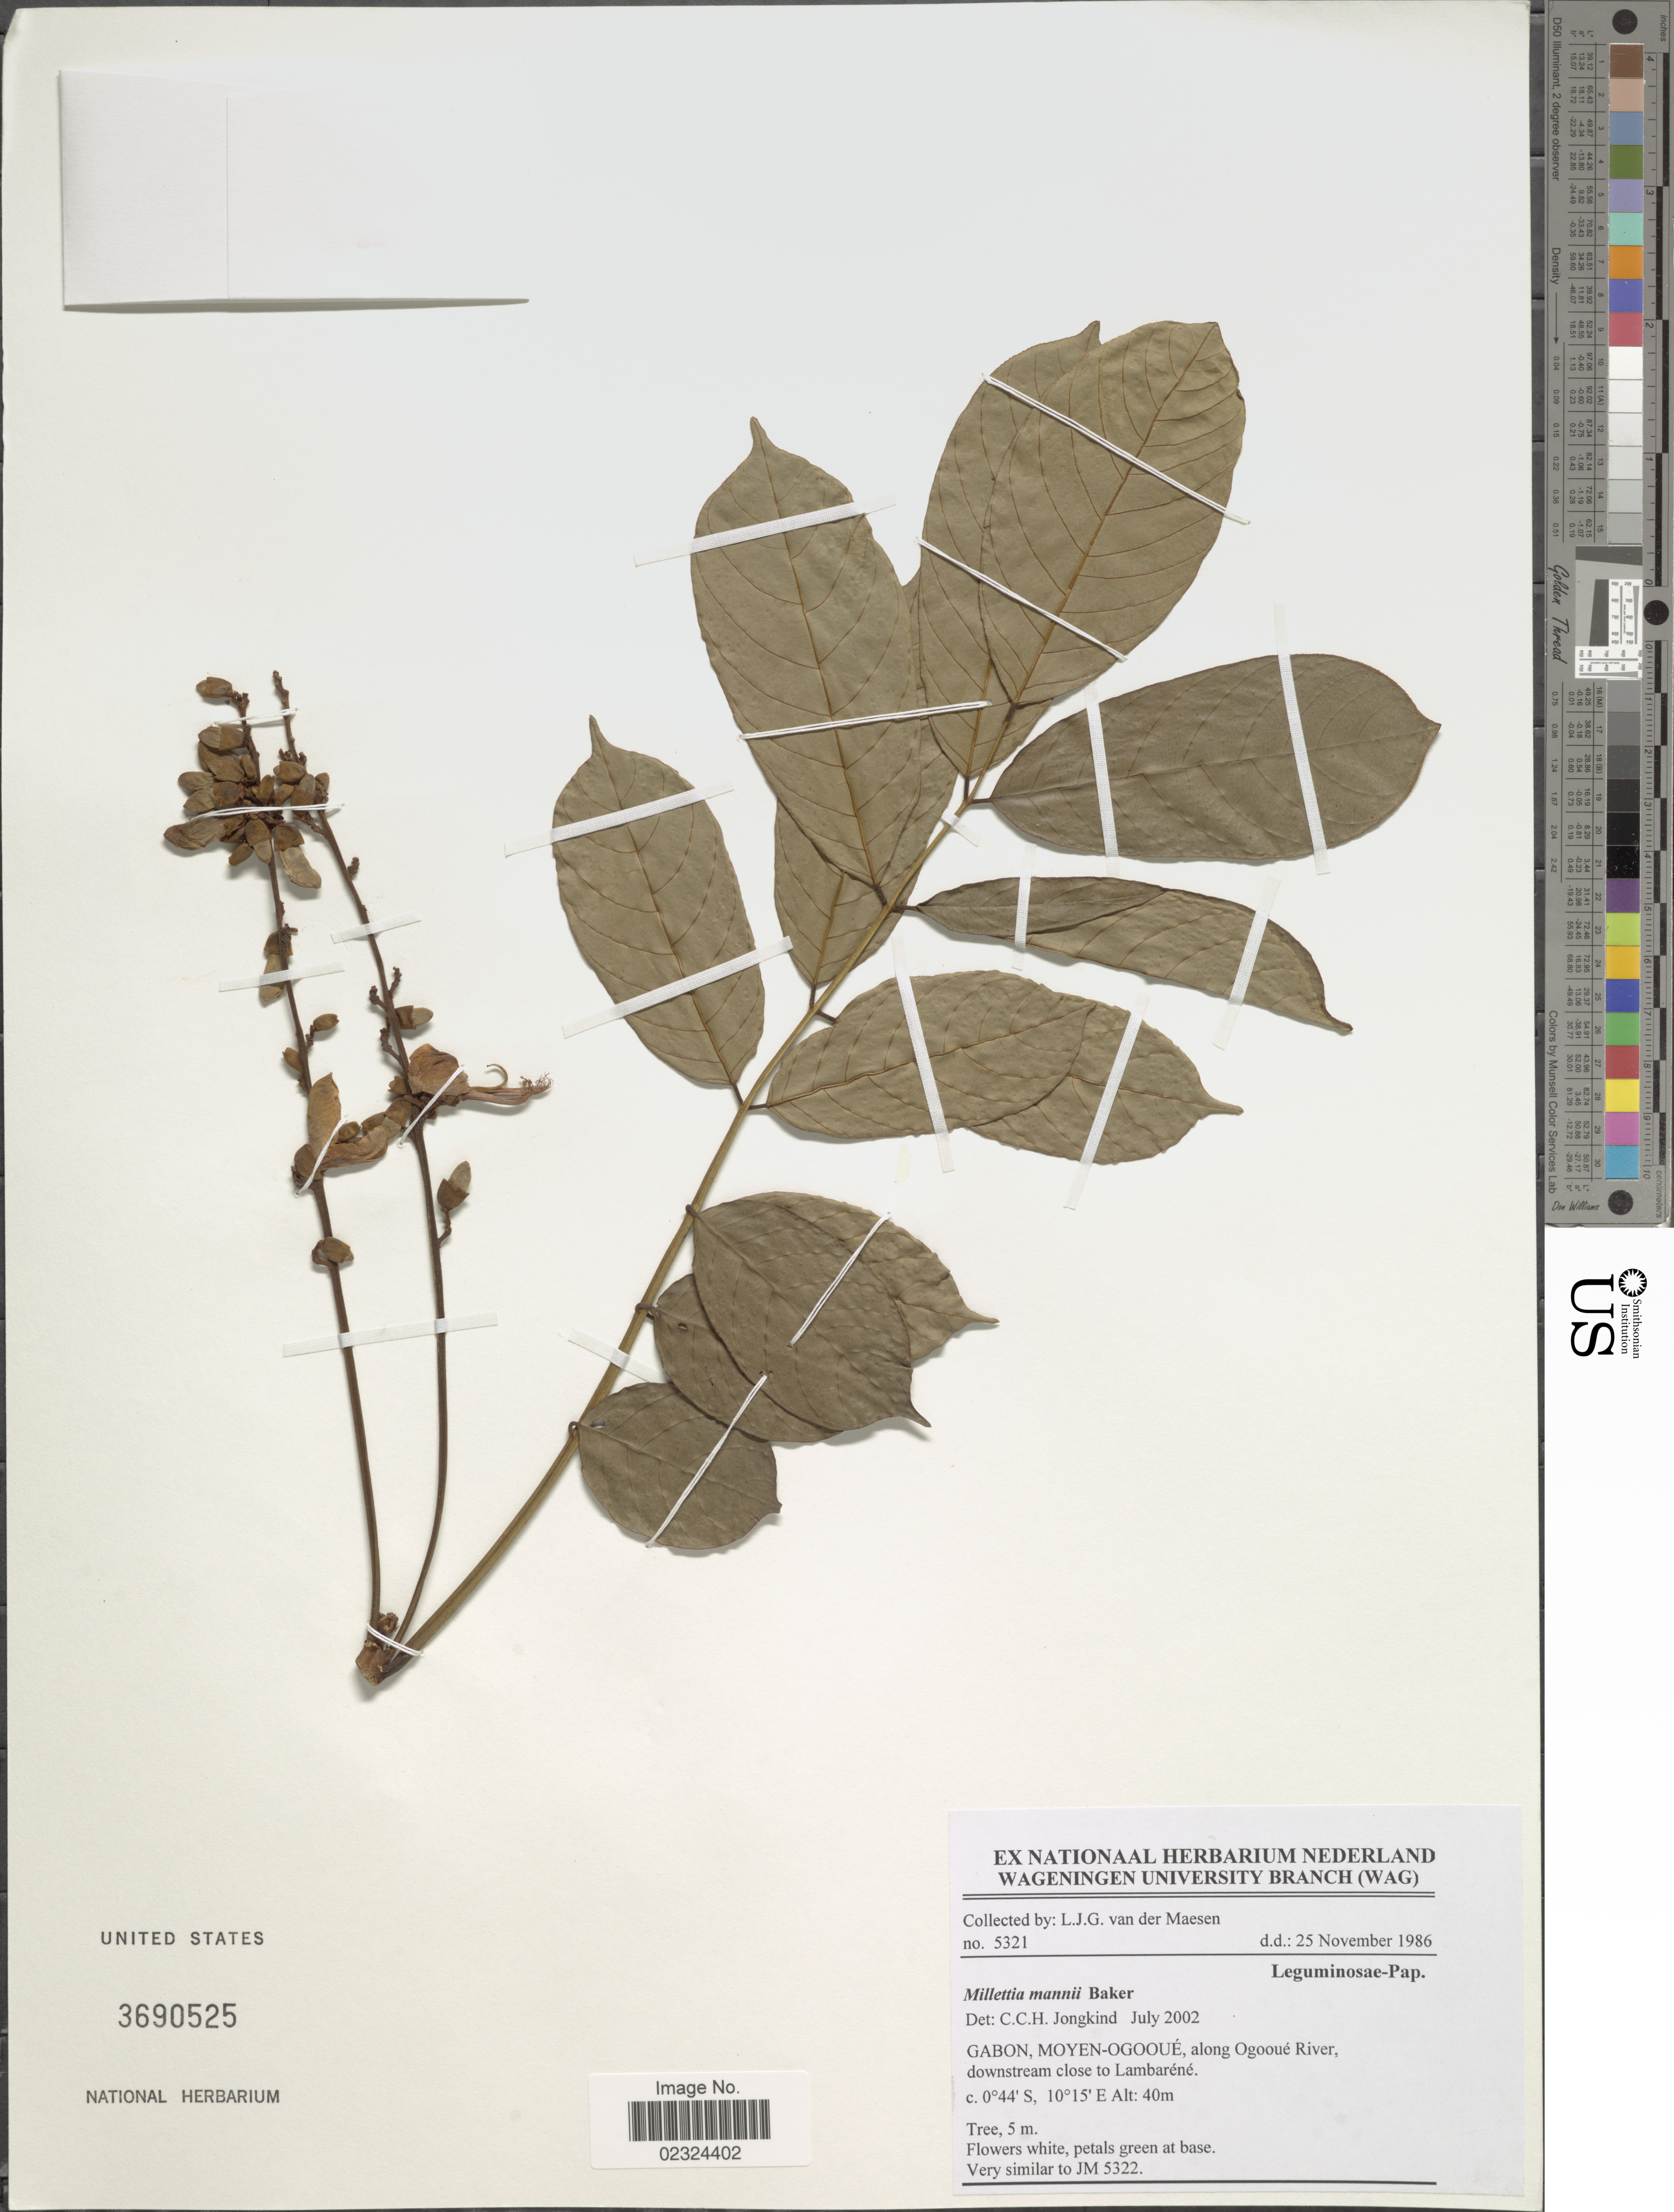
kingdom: Plantae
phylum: Tracheophyta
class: Magnoliopsida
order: Fabales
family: Fabaceae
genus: Millettia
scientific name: Millettia mannii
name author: Baker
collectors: L. van der Maesen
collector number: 5321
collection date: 1986-11-25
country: Gabon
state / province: Moyen-Ogooue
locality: Along Ogooue River, downstream close to Lambarene.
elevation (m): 40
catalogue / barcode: US 3690525